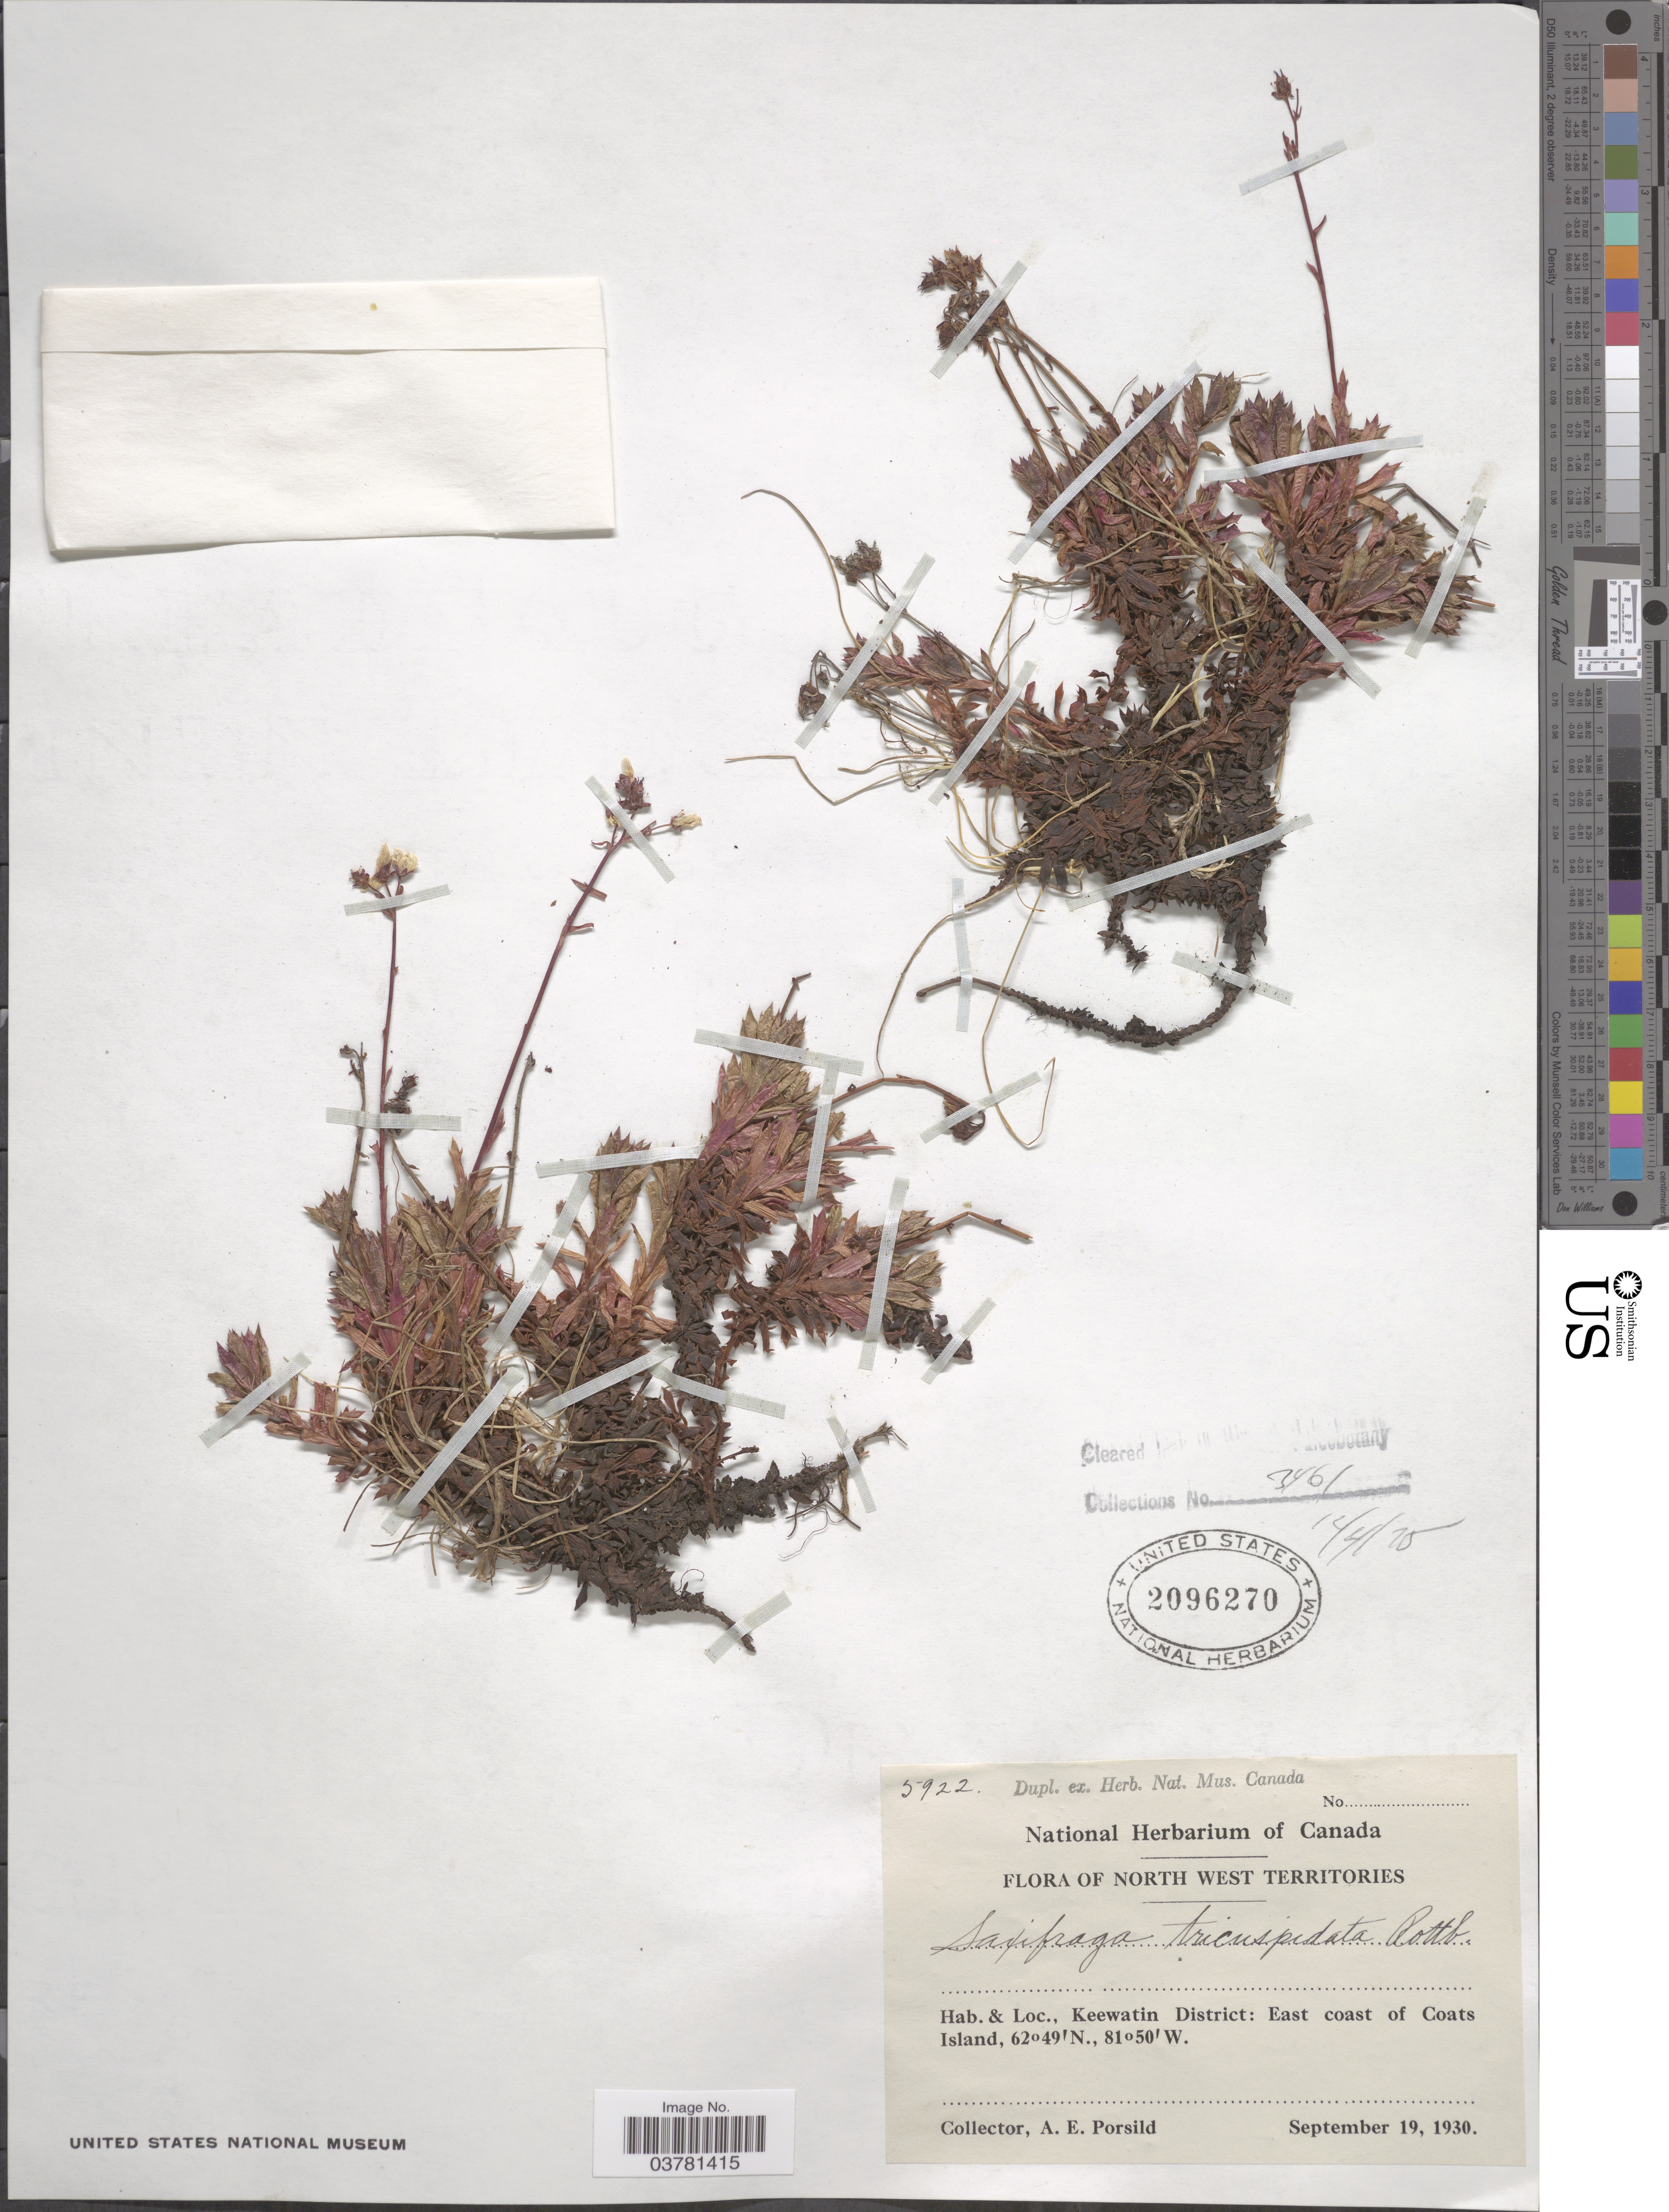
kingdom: Plantae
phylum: Tracheophyta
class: Magnoliopsida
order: Saxifragales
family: Saxifragaceae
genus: Saxifraga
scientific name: Saxifraga tricuspidata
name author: Rottb.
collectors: A. E. Porsild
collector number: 5922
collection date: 1930-09-19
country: Canada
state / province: Northwest Territories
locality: Keewatin District: East coast of Coats Island.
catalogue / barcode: US 2096270